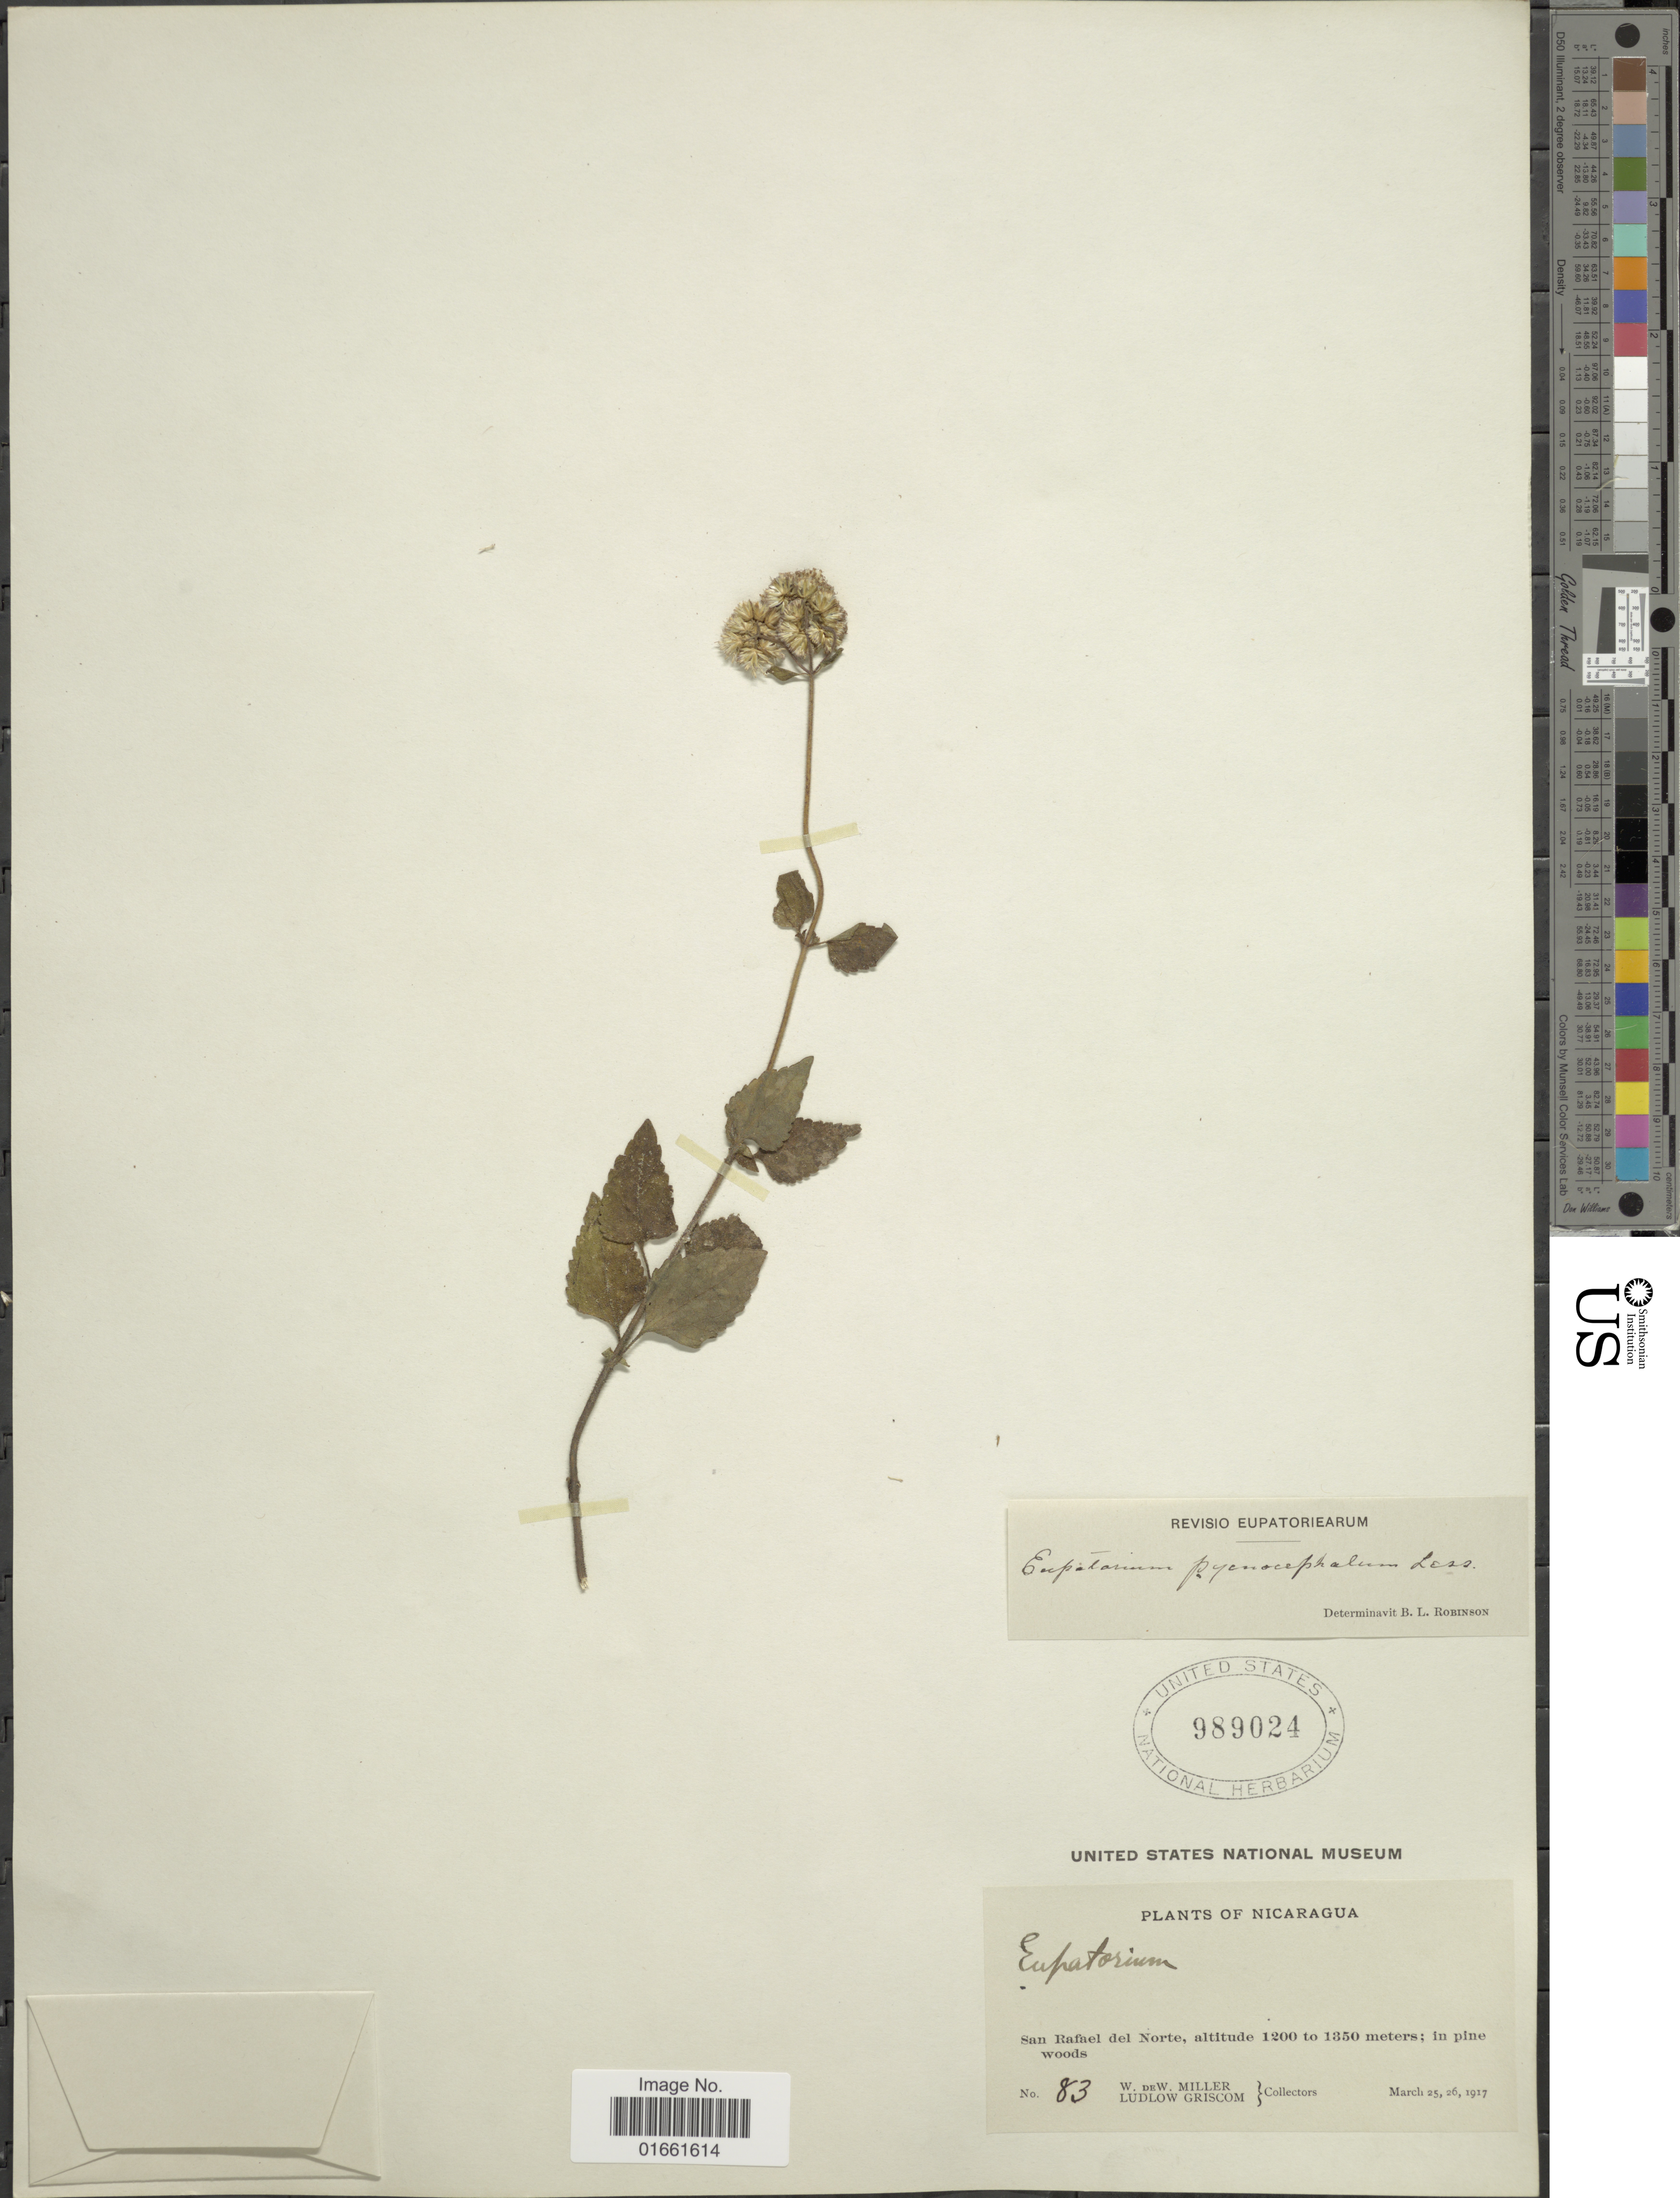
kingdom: Plantae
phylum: Tracheophyta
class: Magnoliopsida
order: Asterales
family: Asteraceae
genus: Fleischmannia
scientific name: Fleischmannia pratensis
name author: (Klatt) R.M. King & H. Rob.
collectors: W. Miller & L. Griscom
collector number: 83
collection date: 1917-03-25/1917-03-26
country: Nicaragua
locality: San Rafael del Norte.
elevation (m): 1200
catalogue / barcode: US 989024